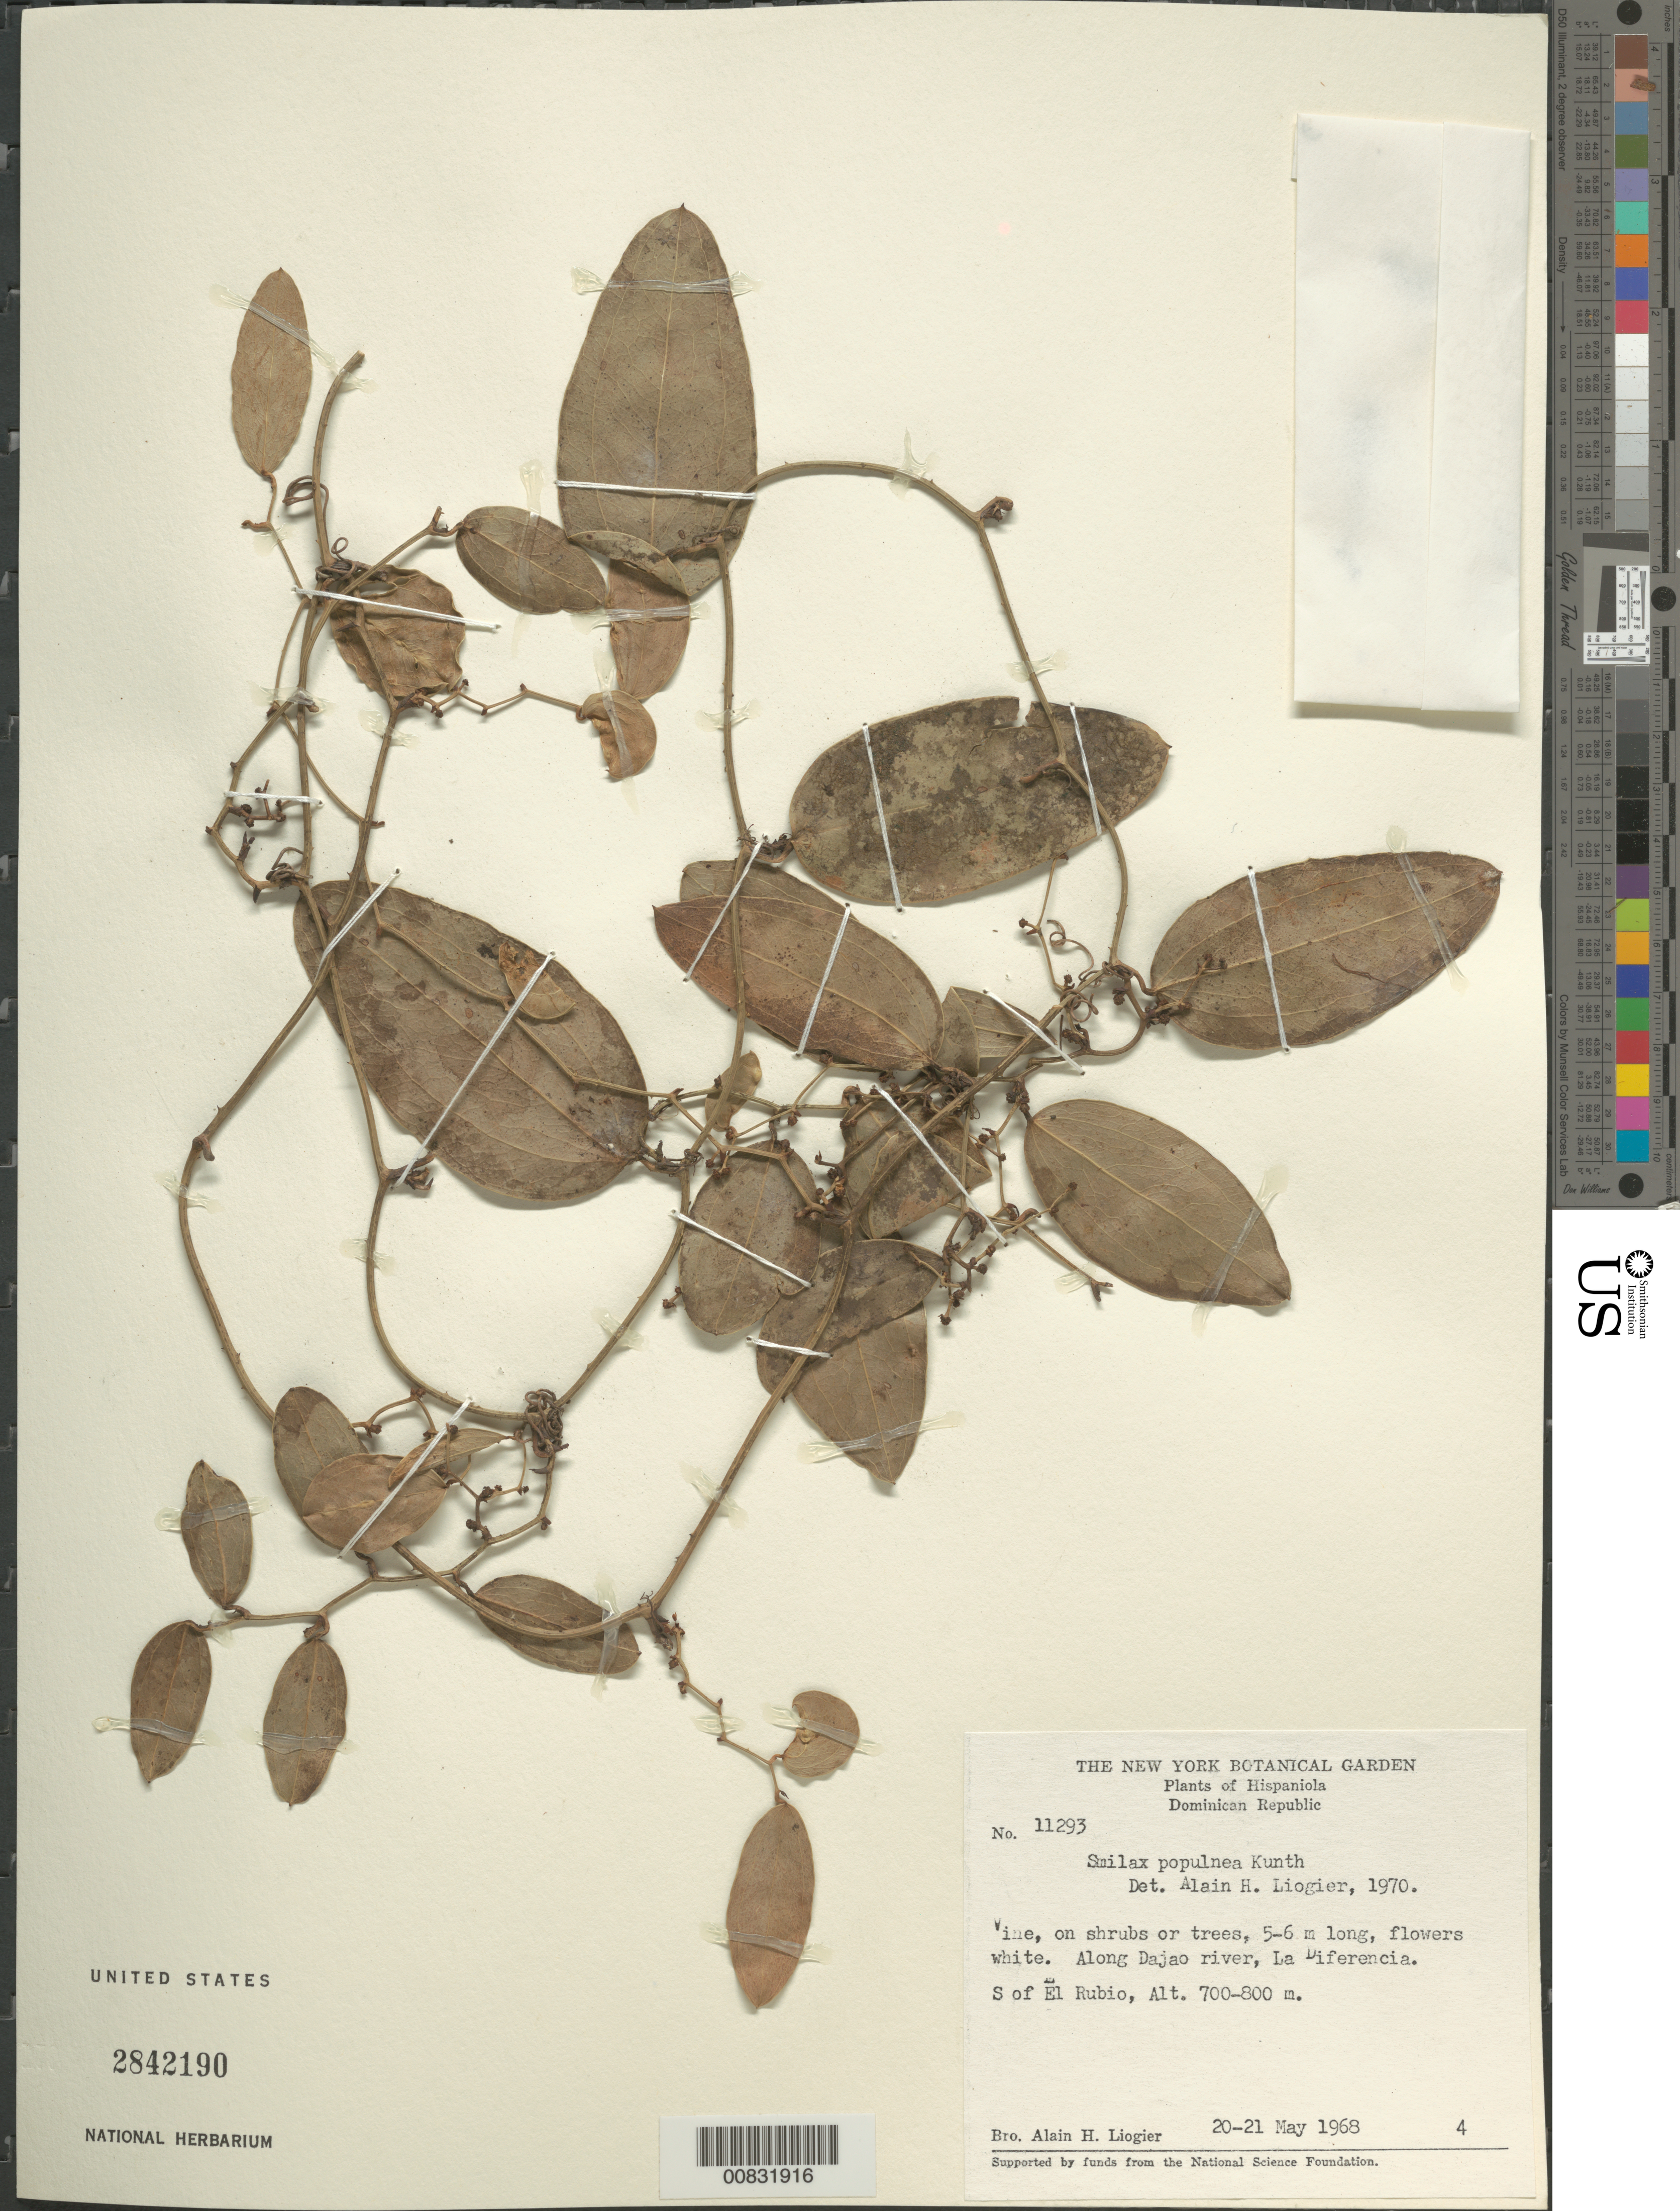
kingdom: Plantae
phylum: Tracheophyta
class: Liliopsida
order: Liliales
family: Smilacaceae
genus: Smilax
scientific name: Smilax populnea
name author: Kunth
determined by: Liogier, Alain H.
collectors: A. H. Liogier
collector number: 11293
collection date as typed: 20 May 1968 to 21 May 1968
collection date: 1968-05-20/1968-05-21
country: Dominican Republic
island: Hispaniola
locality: Along Dajao river, La Diferencia. S of El Rubio.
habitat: Vine in shrubs or trees.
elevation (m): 700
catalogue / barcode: US 2842190